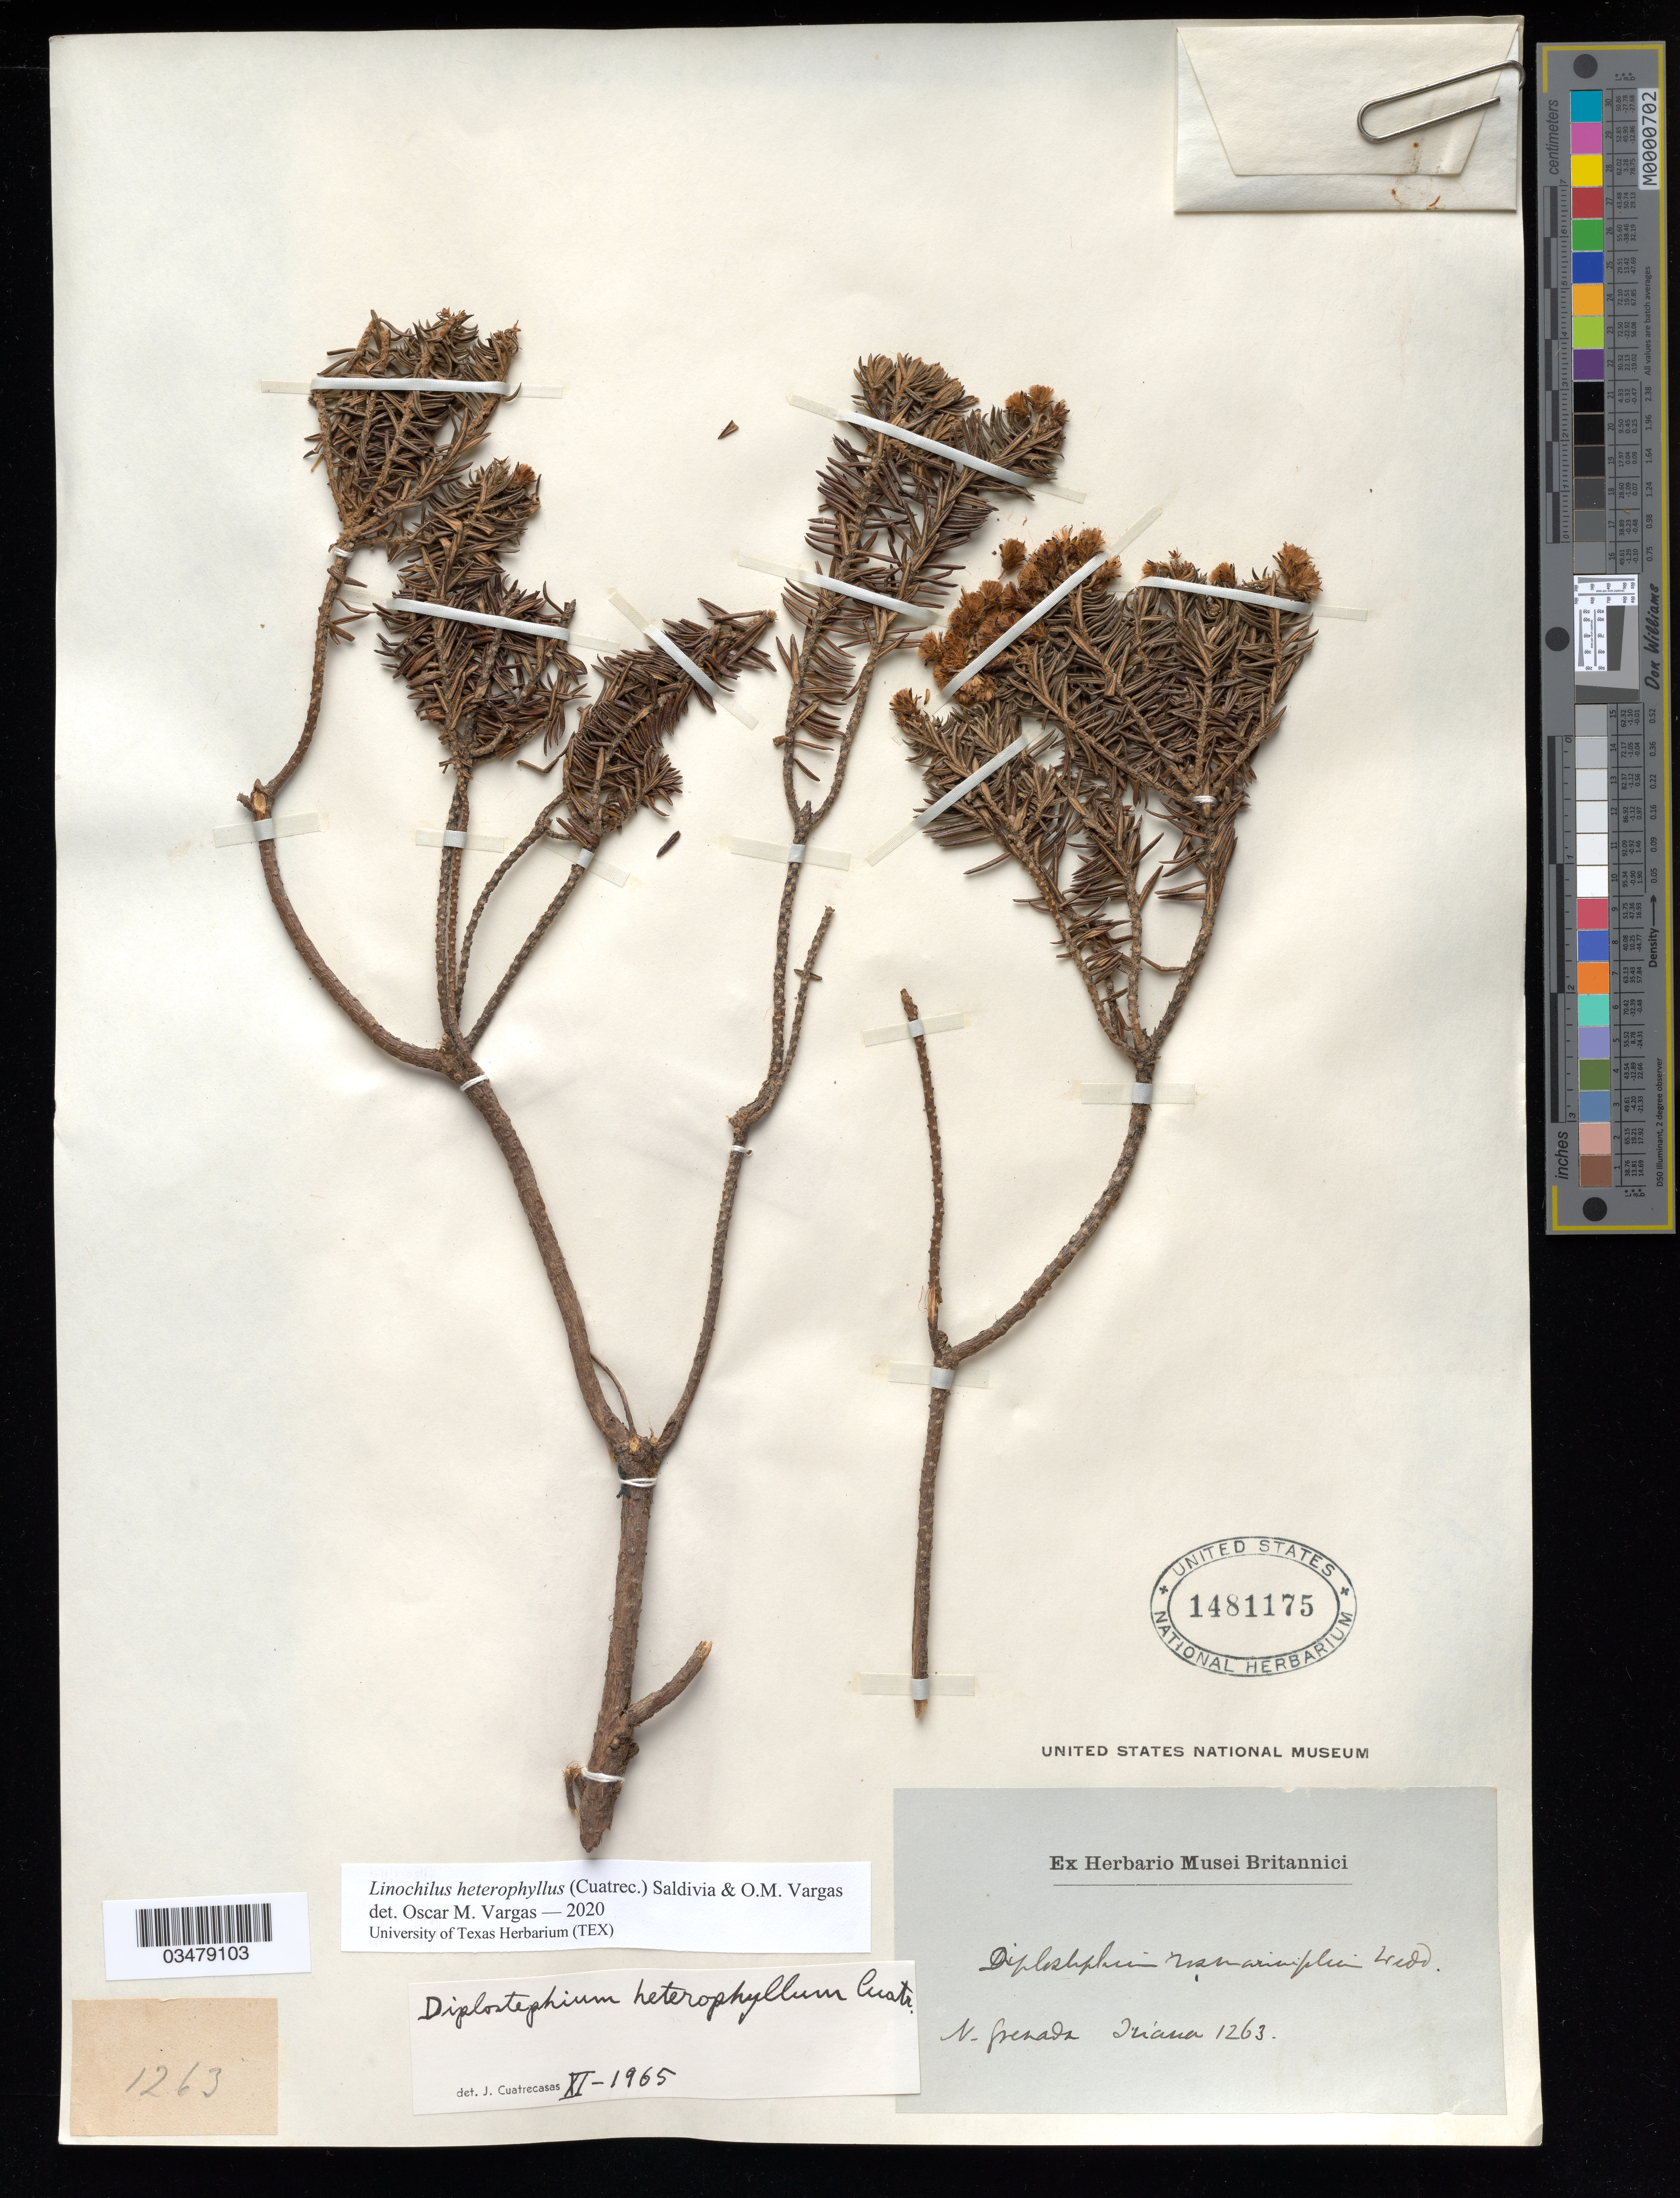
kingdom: Plantae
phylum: Tracheophyta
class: Magnoliopsida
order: Asterales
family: Asteraceae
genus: Linochilus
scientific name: Linochilus heterophyllus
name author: (Cuatrec.) Saldivia & O.M. Vargas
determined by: Vargas, Oscar M.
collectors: J. J. Triana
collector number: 1263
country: Grenada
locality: Ibagne Copo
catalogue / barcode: US 1481175